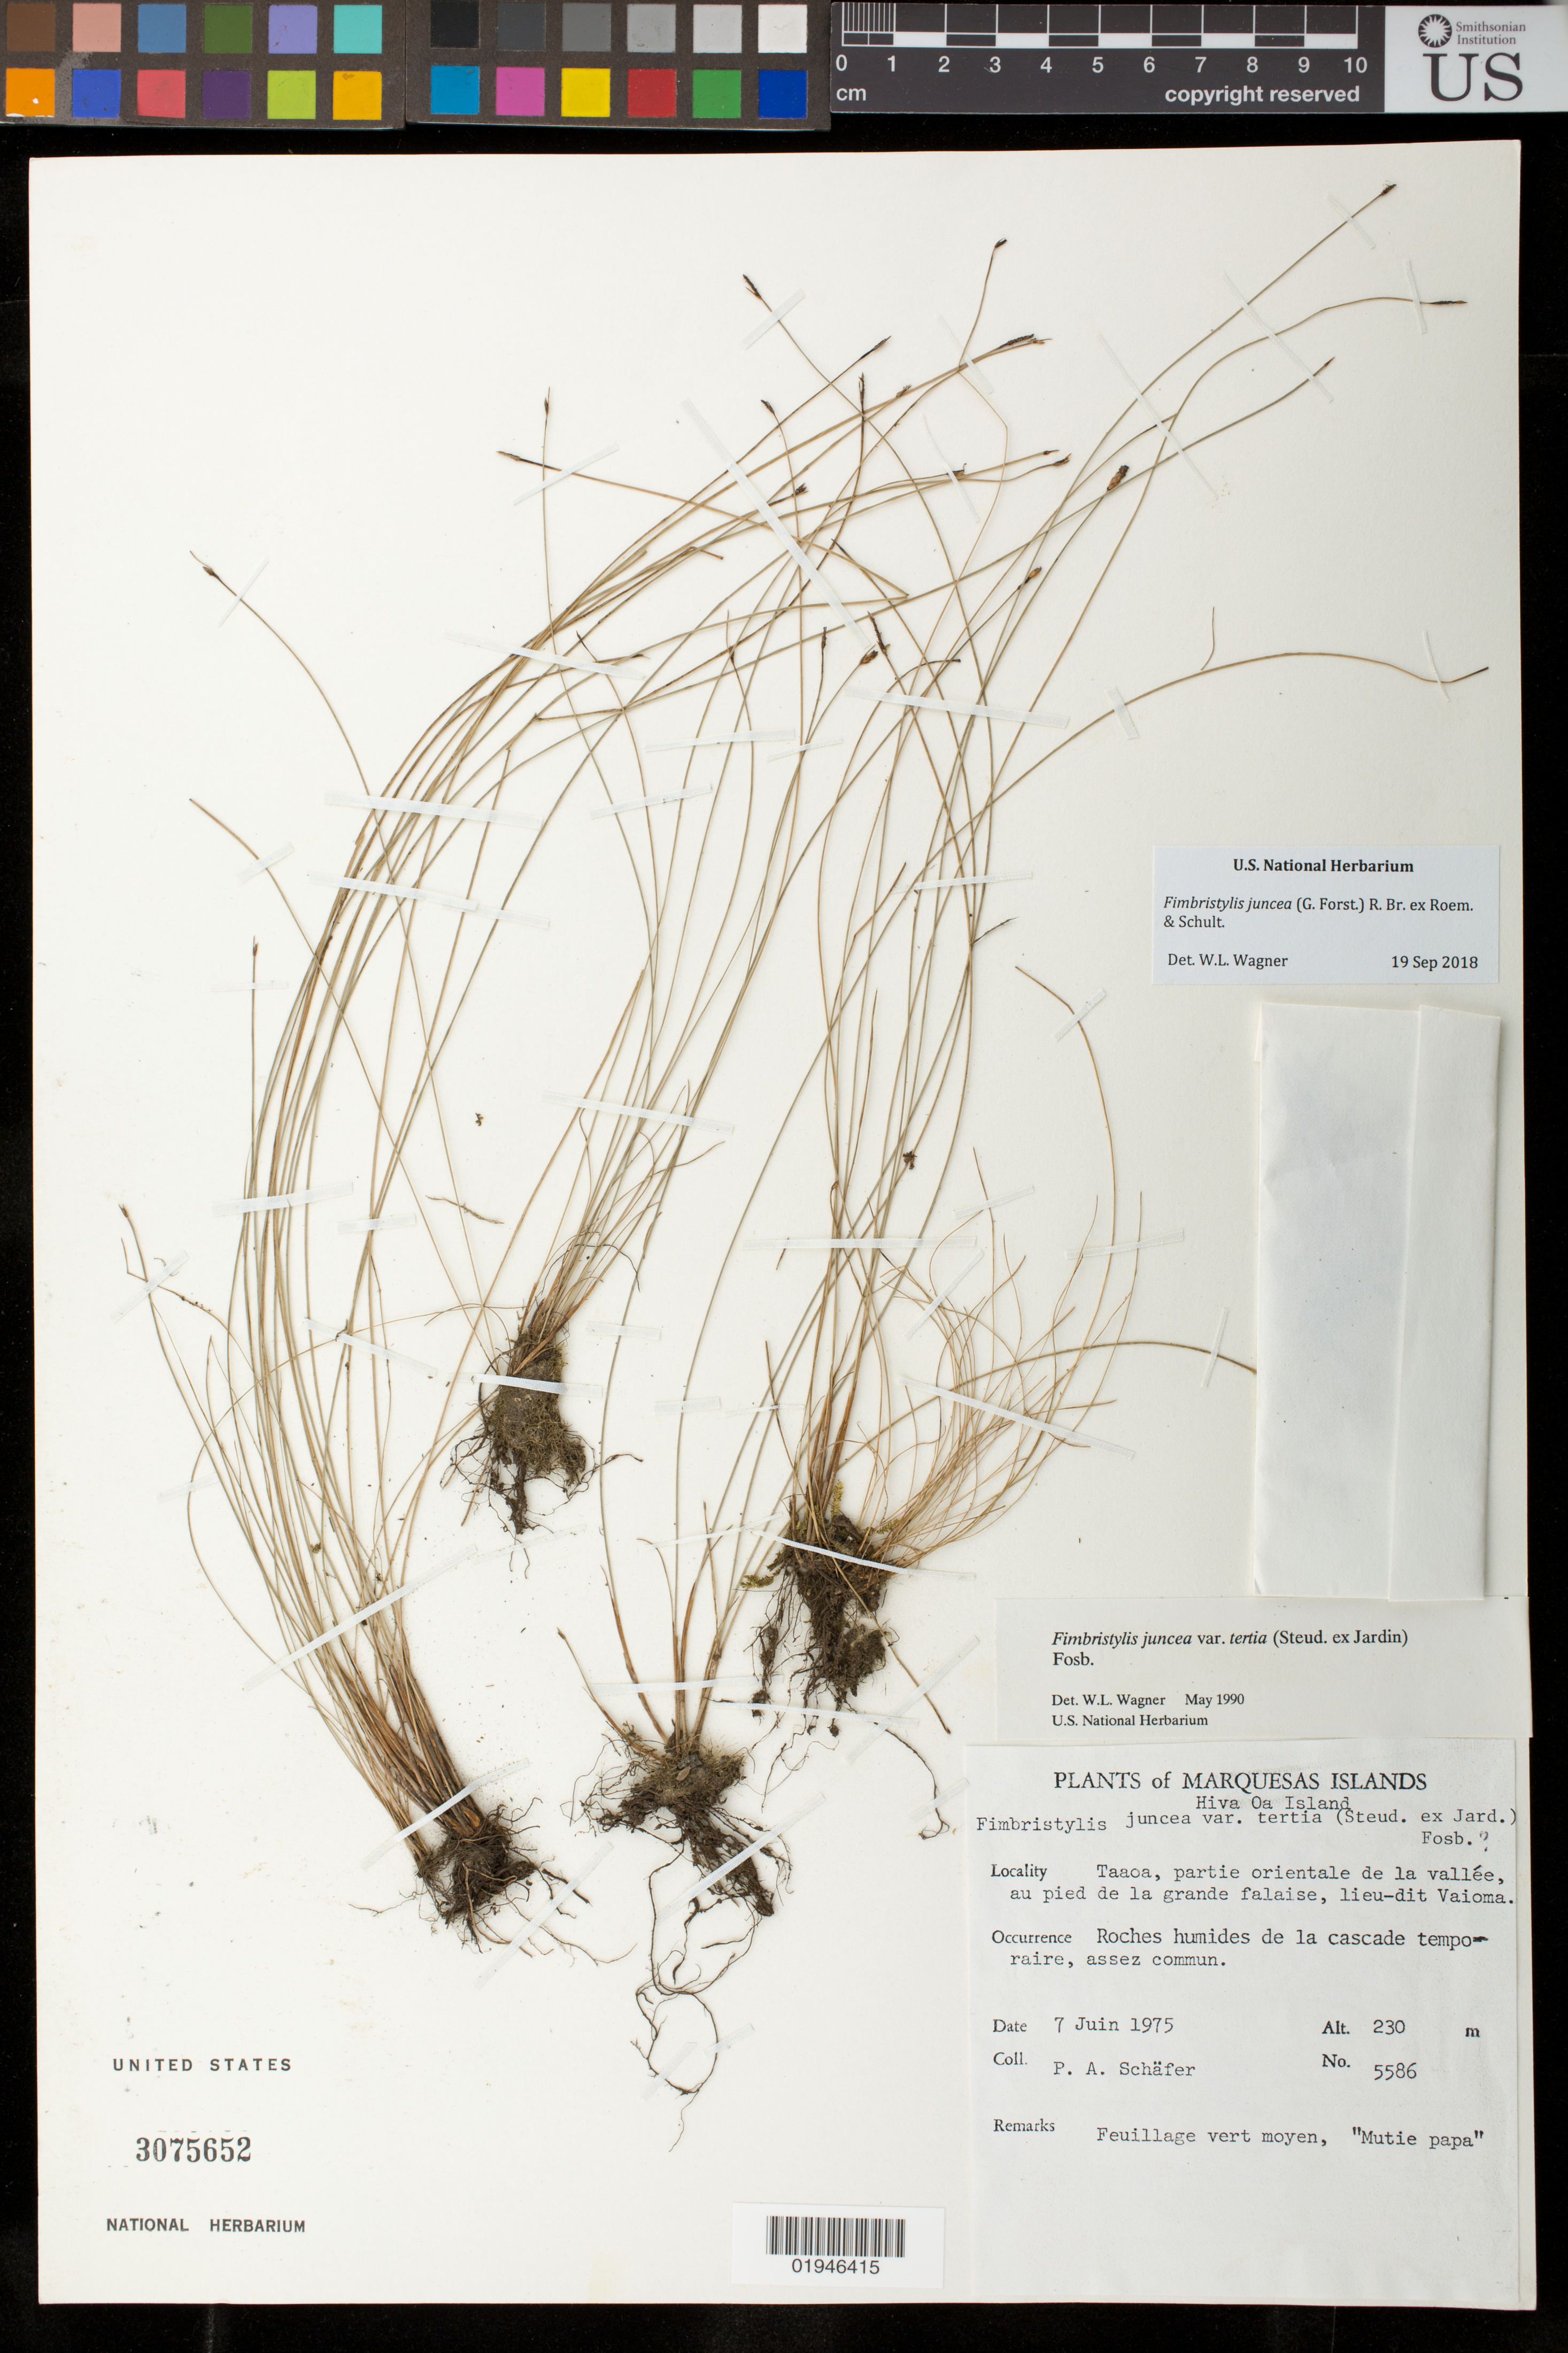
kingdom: Plantae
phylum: Tracheophyta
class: Liliopsida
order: Poales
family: Cyperaceae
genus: Fimbristylis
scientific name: Fimbristylis juncea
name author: (G. Forst.) Br. ex Roem. & Schult.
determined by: Wagner, W. L., (BOT), Smithsonian Institution - National Museum of Natural History (UNITED STATES)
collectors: P. A. Schäfer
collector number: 5586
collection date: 1975-06-07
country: French Polynesia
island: Hiva Oa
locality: Taaoa, E part of valley, at the foot of a large cliff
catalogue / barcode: US 3075652